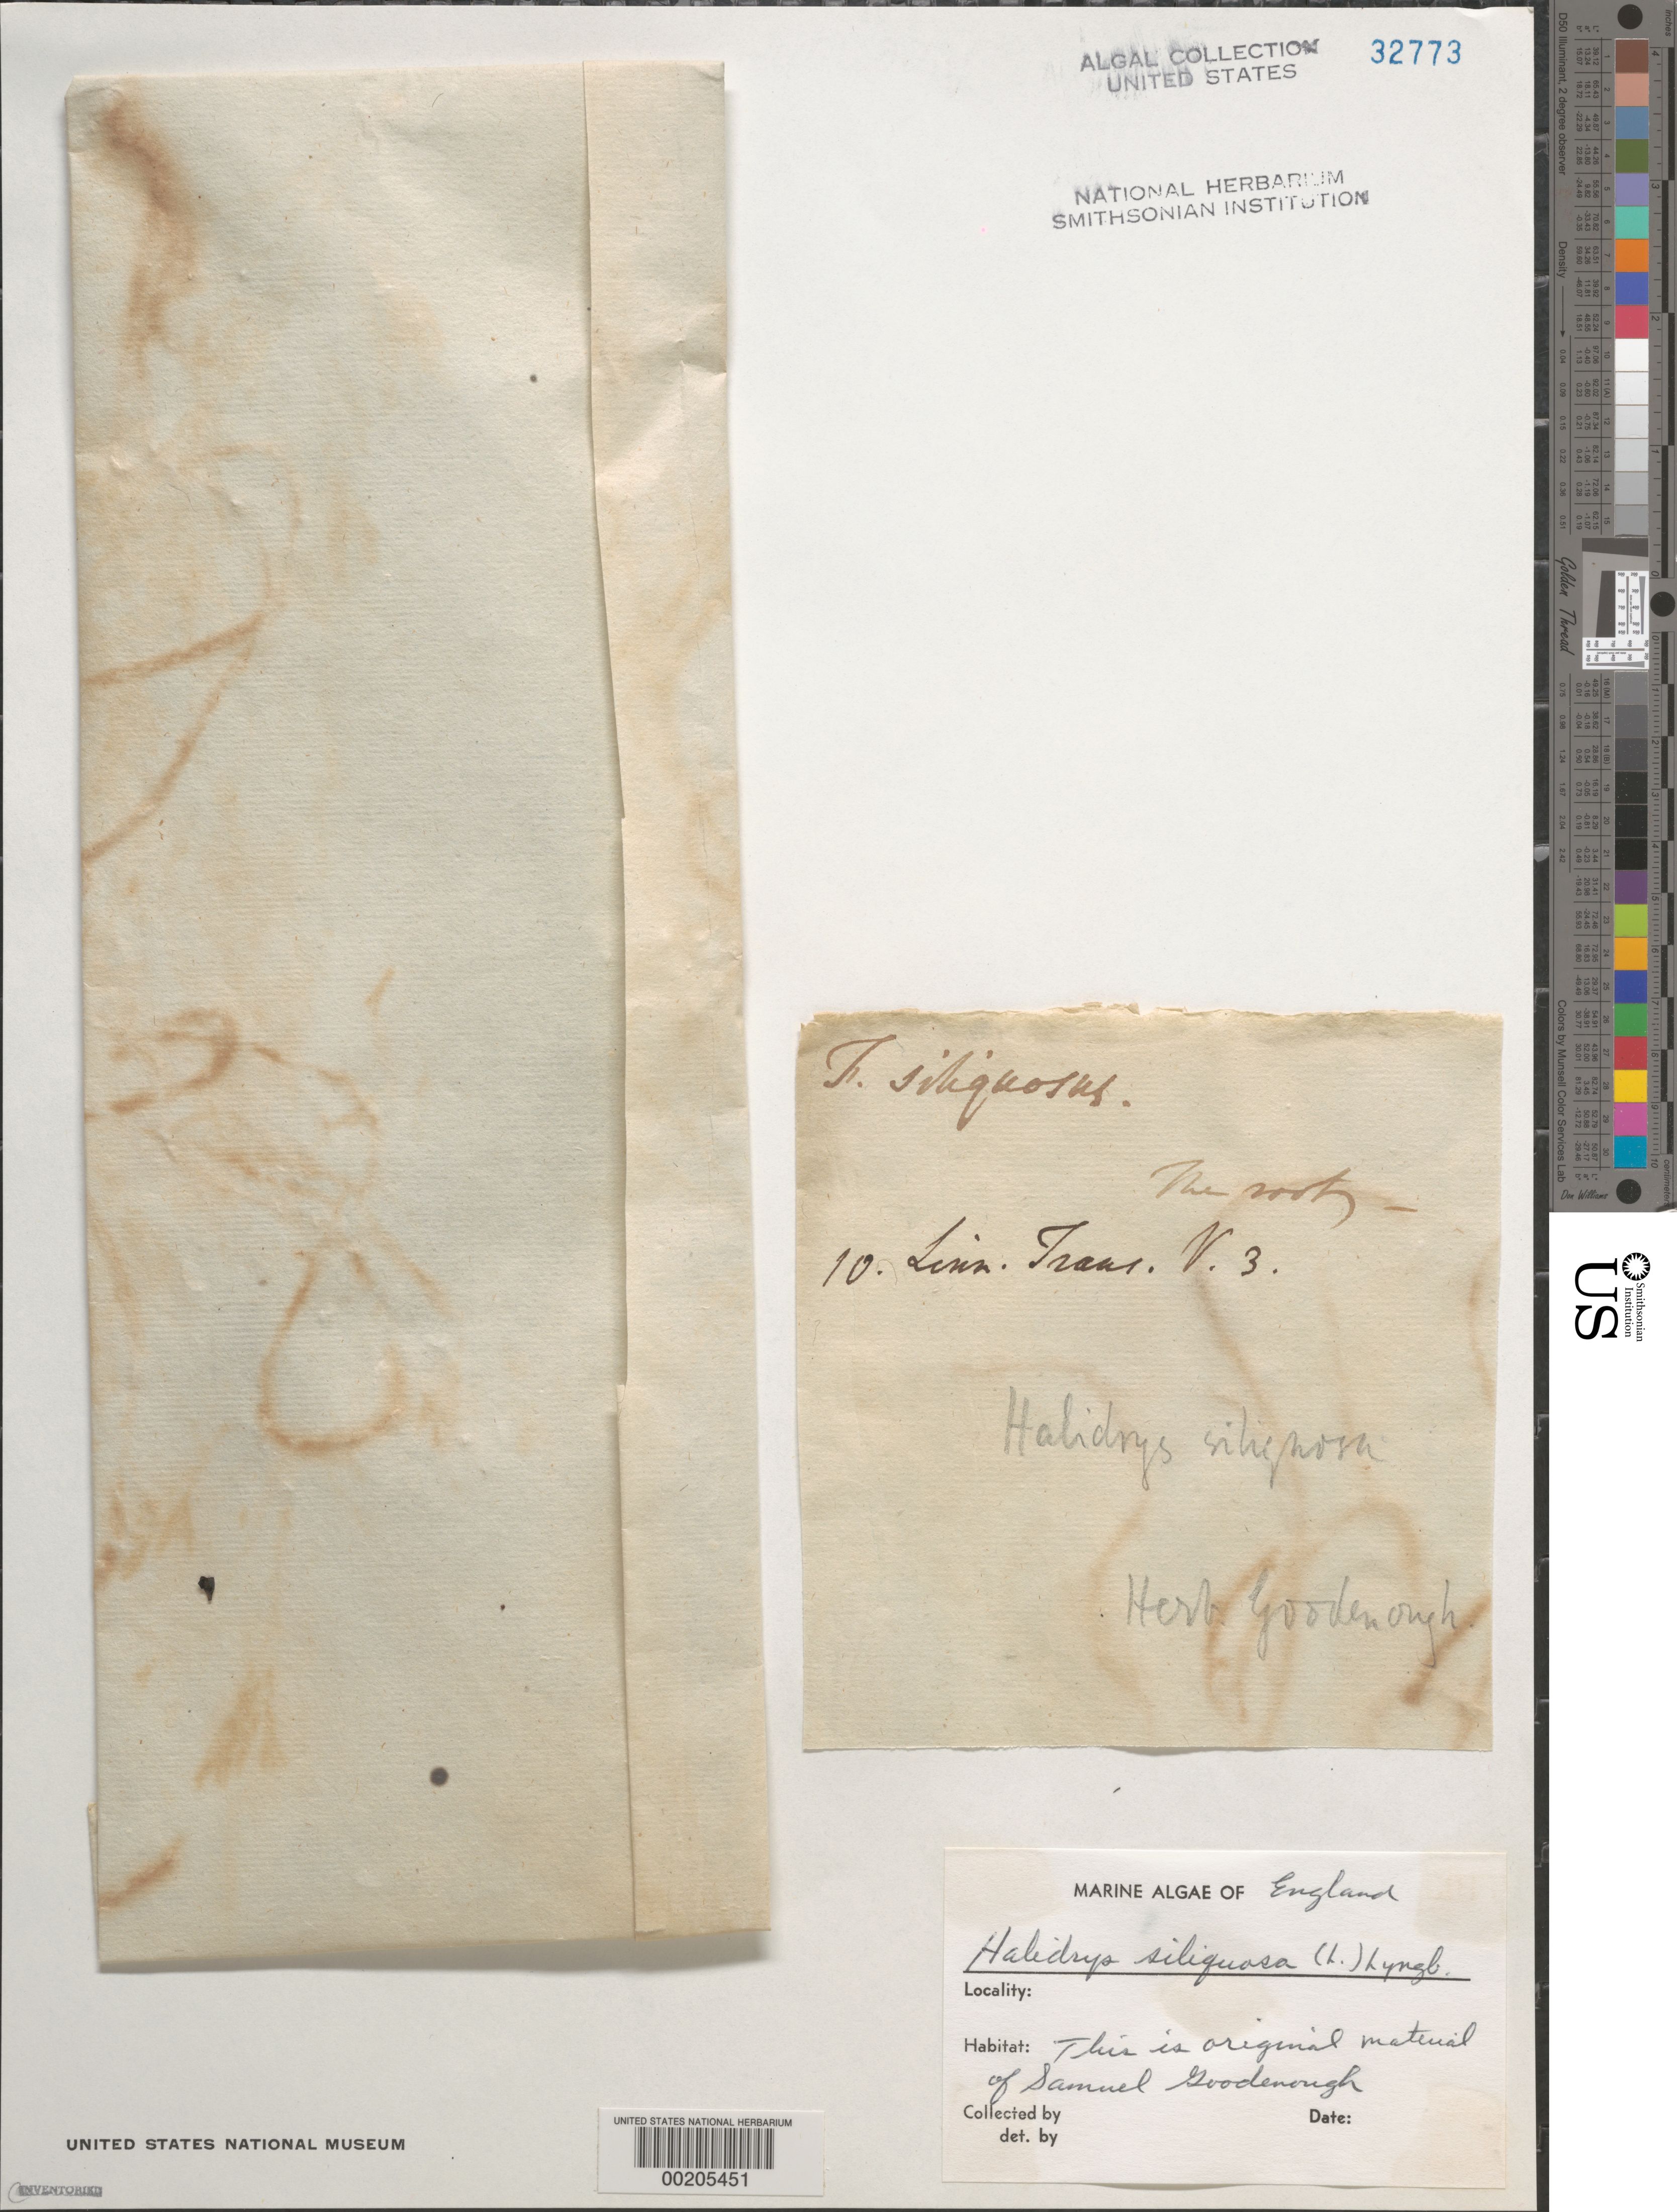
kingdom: Chromista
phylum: Ochrophyta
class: Phaeophyceae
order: Fucales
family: Sargassaceae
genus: Halidrys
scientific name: Halidrys siliquosa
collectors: S. Goodenough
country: United Kingdom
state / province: England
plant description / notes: Original material of Samuel Goodenough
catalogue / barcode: US 32773